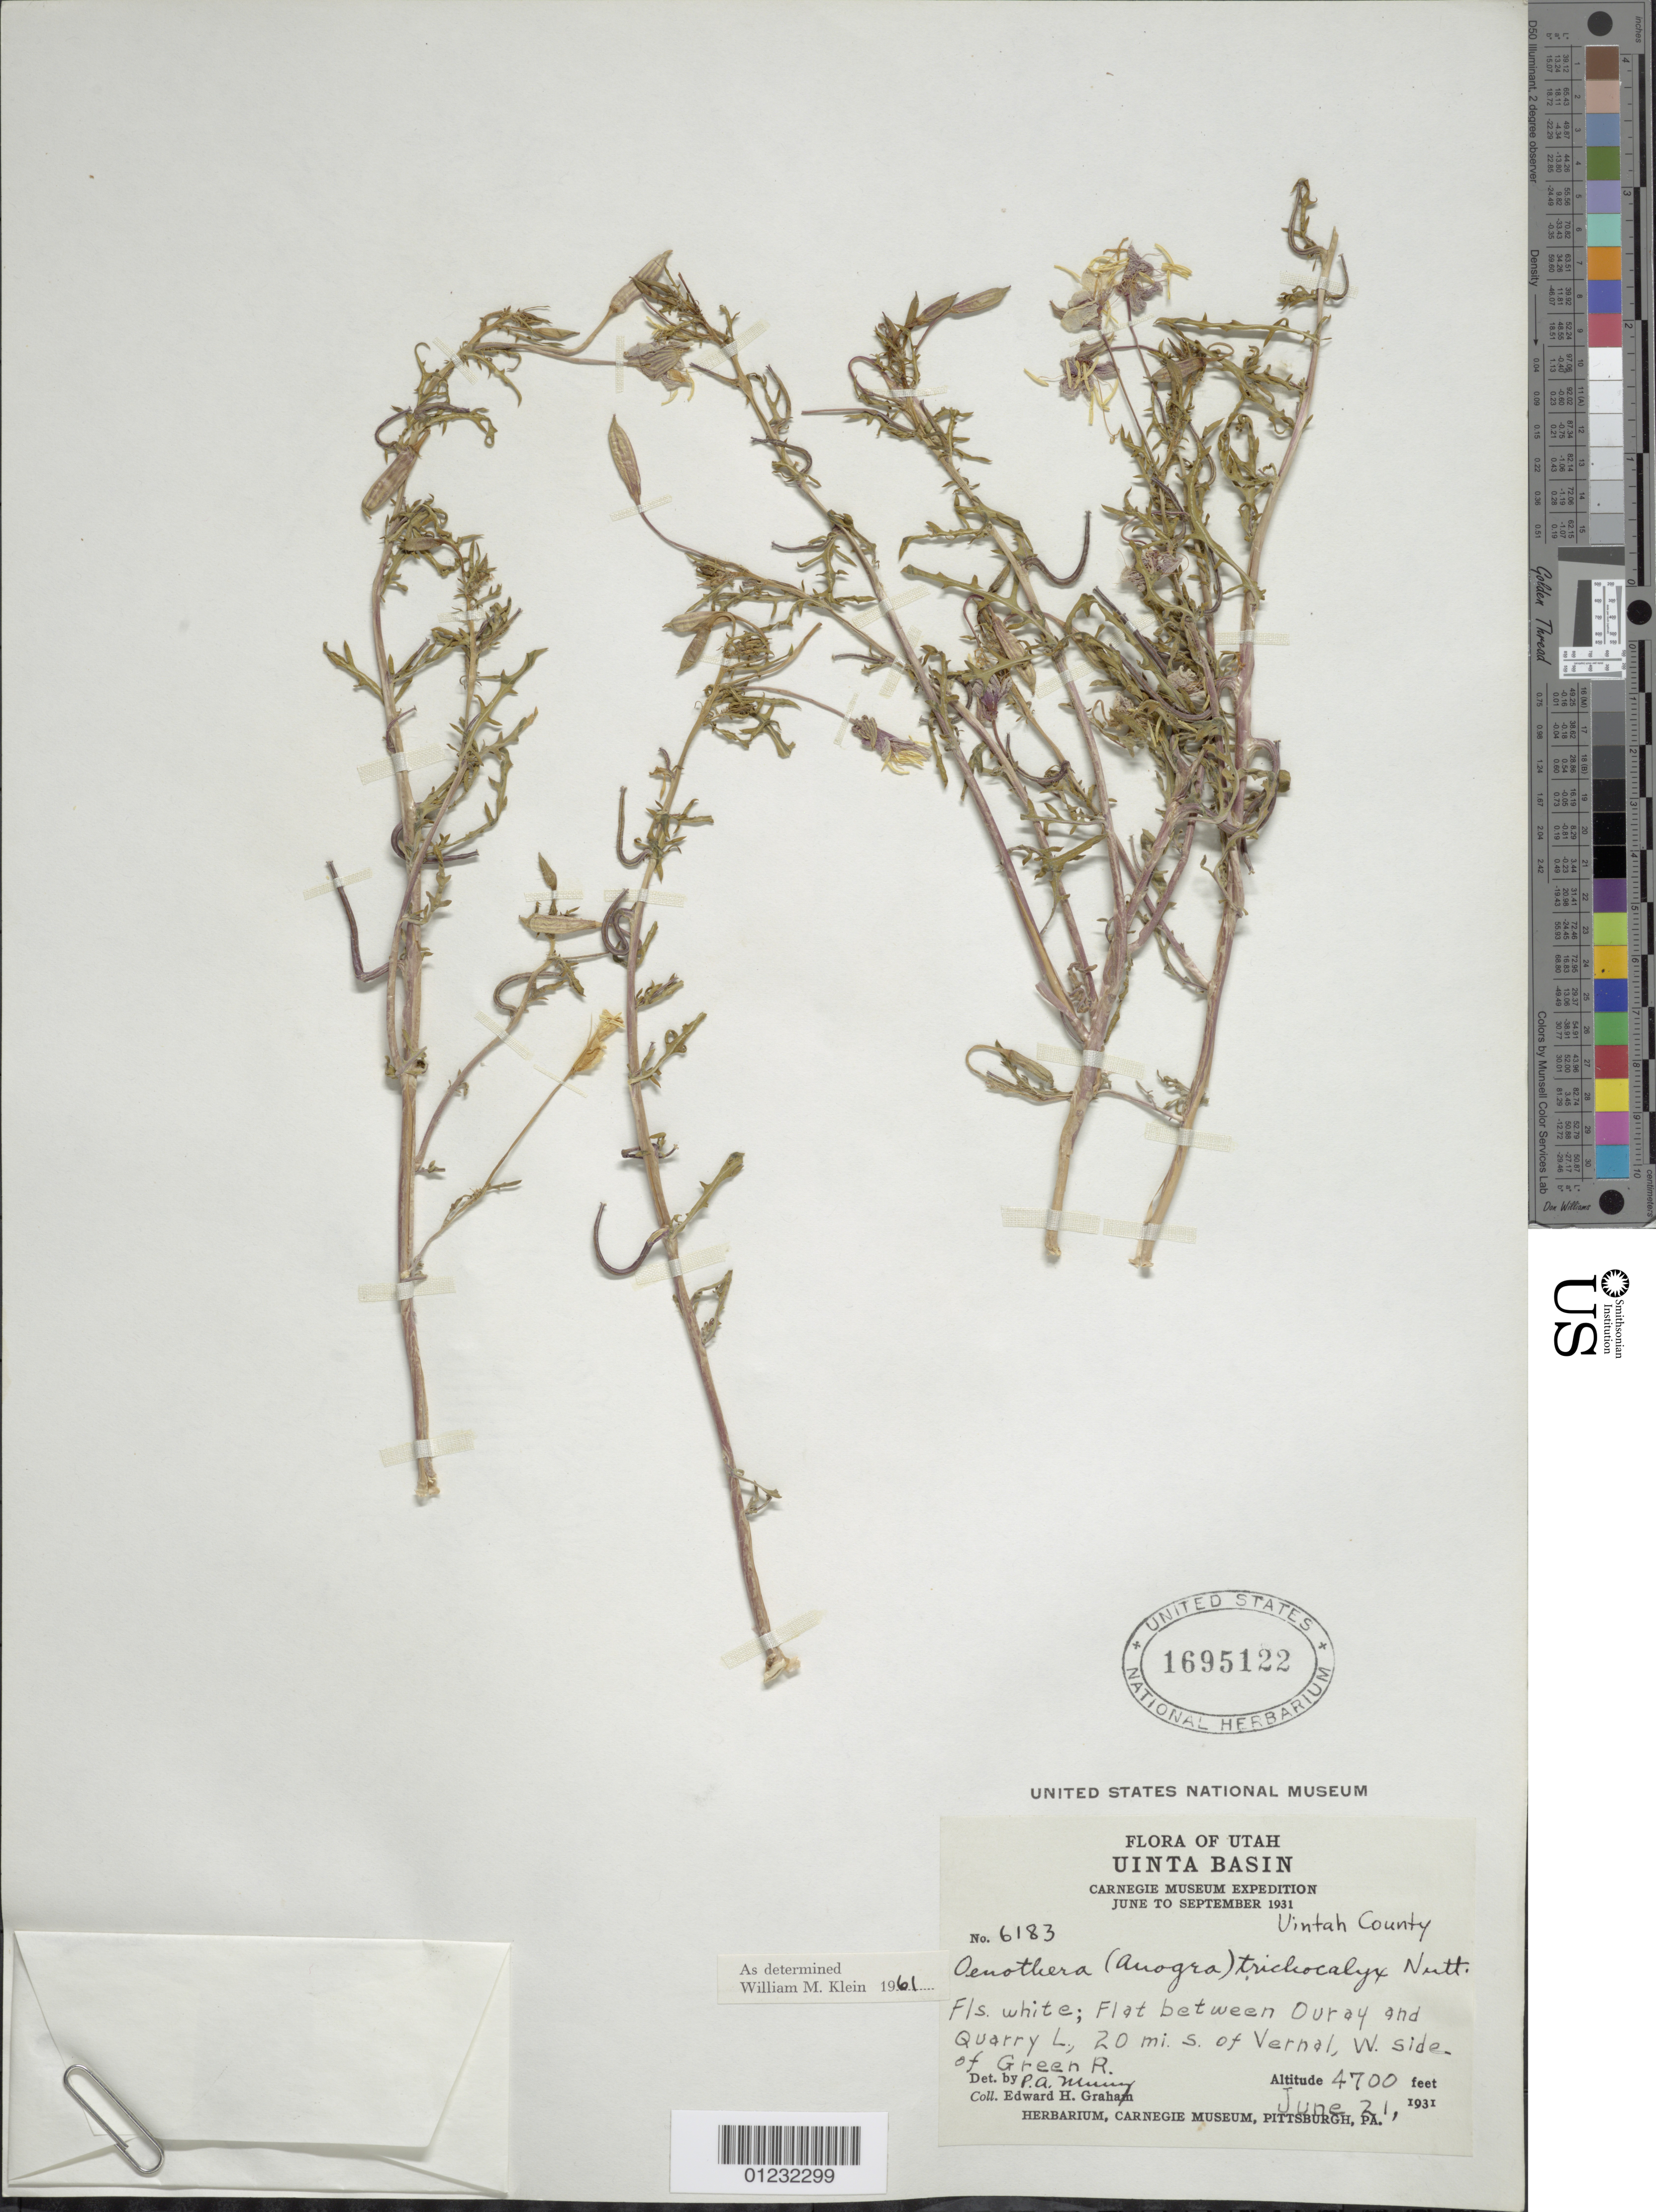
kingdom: Plantae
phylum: Tracheophyta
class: Magnoliopsida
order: Myrtales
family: Onagraceae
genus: Oenothera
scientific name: Oenothera pallida subsp. trichocalyx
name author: (Nutt.) Munz & W.M. Klein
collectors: E. H. Graham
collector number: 6183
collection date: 1931-06-21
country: United States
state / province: Utah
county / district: Uintah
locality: Flat between Quary and Quarry Lake, W side of Green River, 20 mi S of Vernal.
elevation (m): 1433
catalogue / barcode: US 1695122